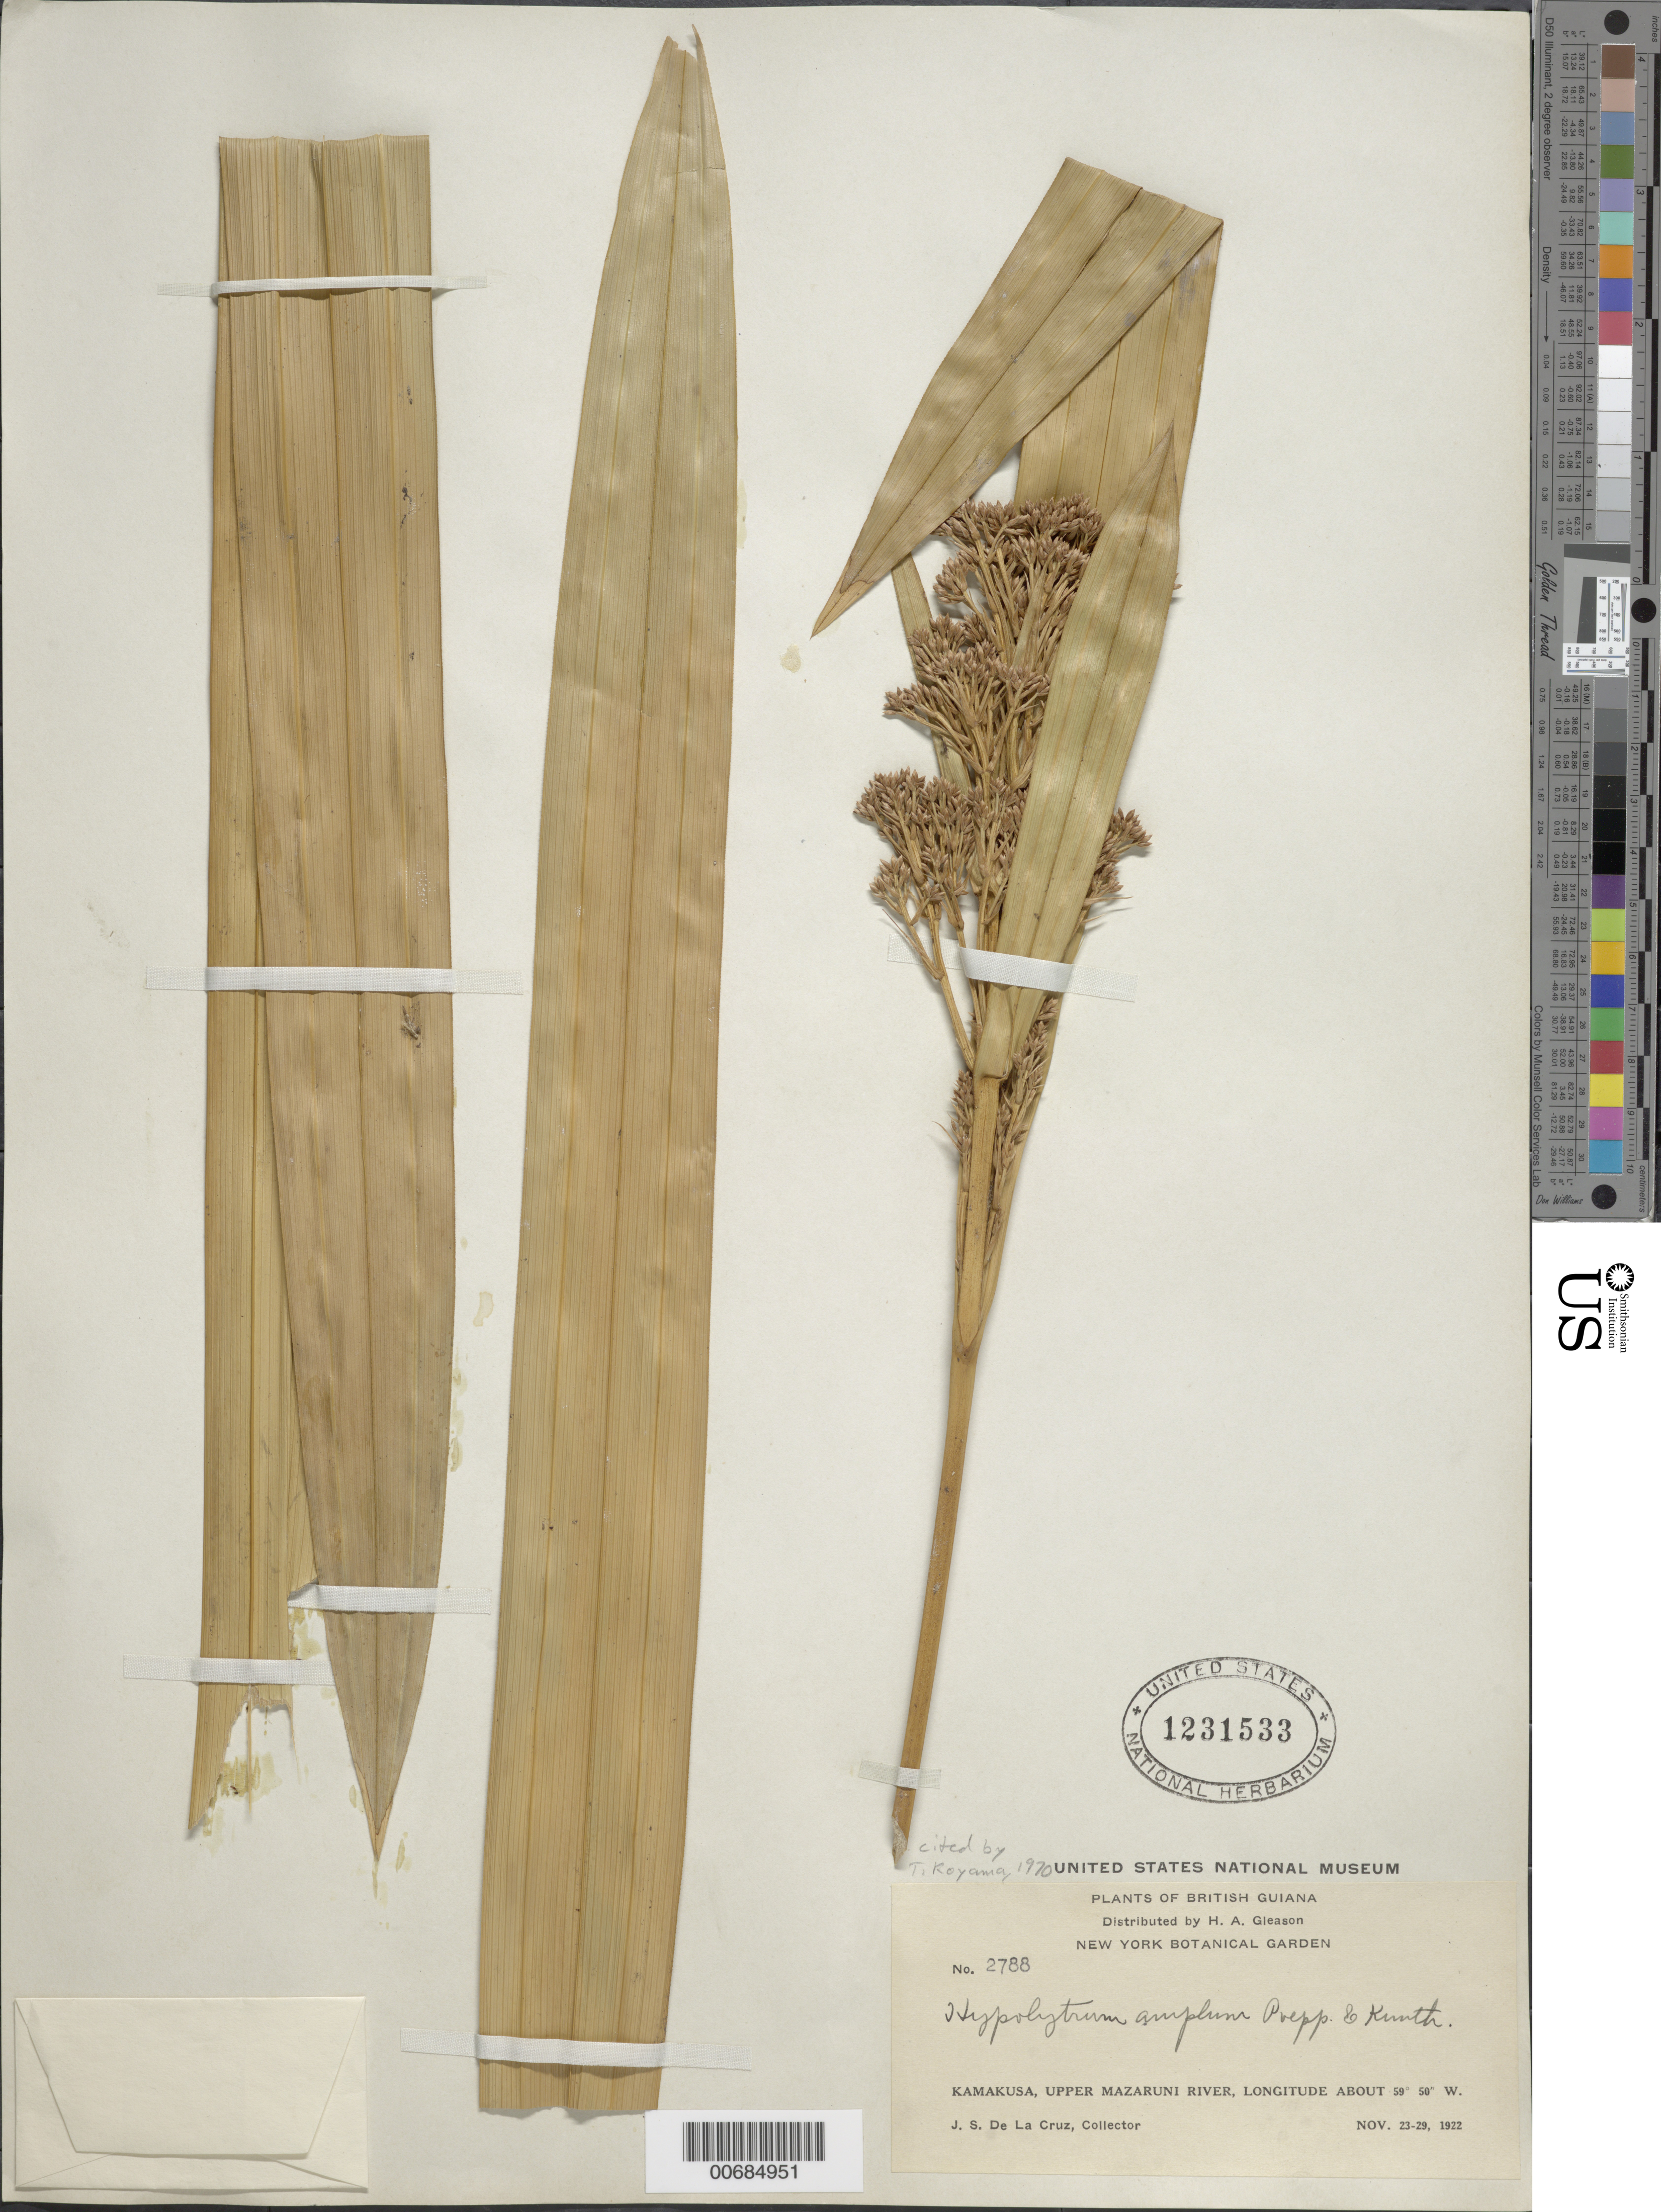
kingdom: Plantae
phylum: Tracheophyta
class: Liliopsida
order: Poales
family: Cyperaceae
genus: Hypolytrum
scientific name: Hypolytrum amplum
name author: Poepp. & Kunth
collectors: J. S. de la Cruz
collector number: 2788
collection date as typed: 23-Nov-22 to 29-Nov-22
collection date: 1922-11-23/1922-11-29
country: Guyana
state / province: Cuyuni-Mazaruni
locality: Kamakusa, Upper Mazaruni R.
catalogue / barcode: US 1231533